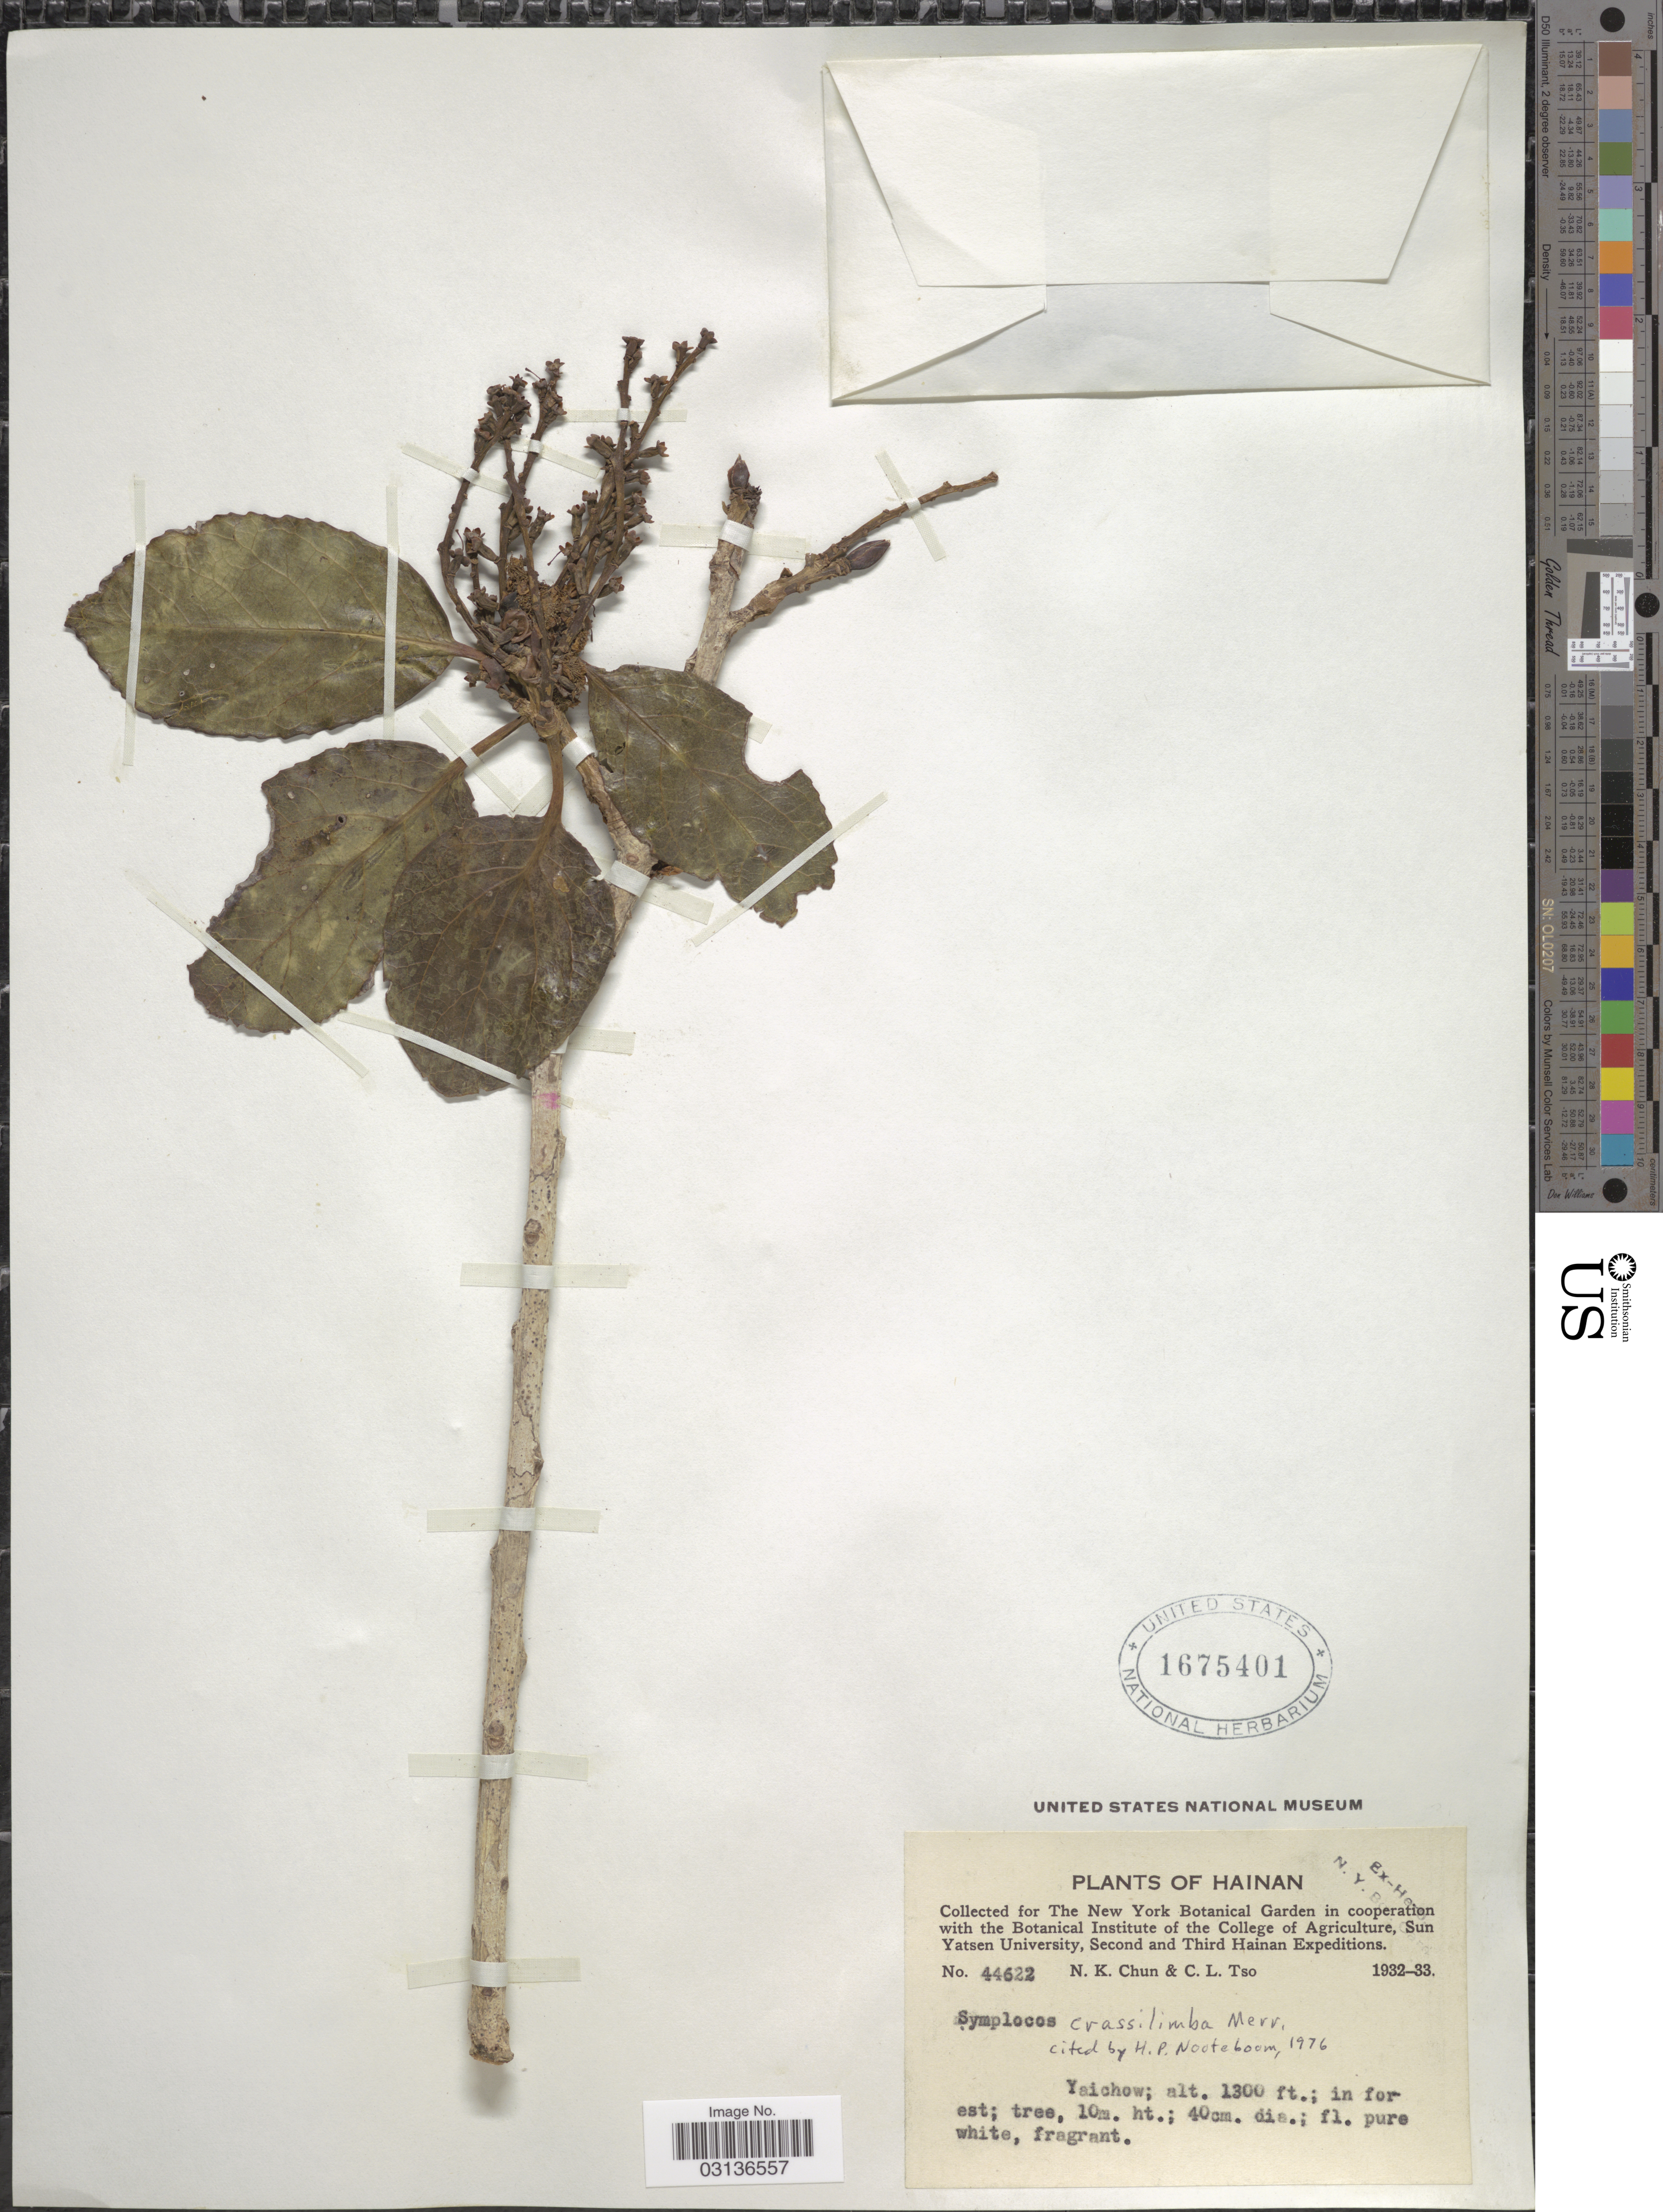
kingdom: Plantae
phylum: Tracheophyta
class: Magnoliopsida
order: Ericales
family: Symplocaceae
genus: Symplocos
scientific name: Symplocos crassilimba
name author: Merr.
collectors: N. K. Chun & C. Tso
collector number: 44622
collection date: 1932/1933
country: China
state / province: Hainan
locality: Yaichow.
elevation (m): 396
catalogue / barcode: US 1675401